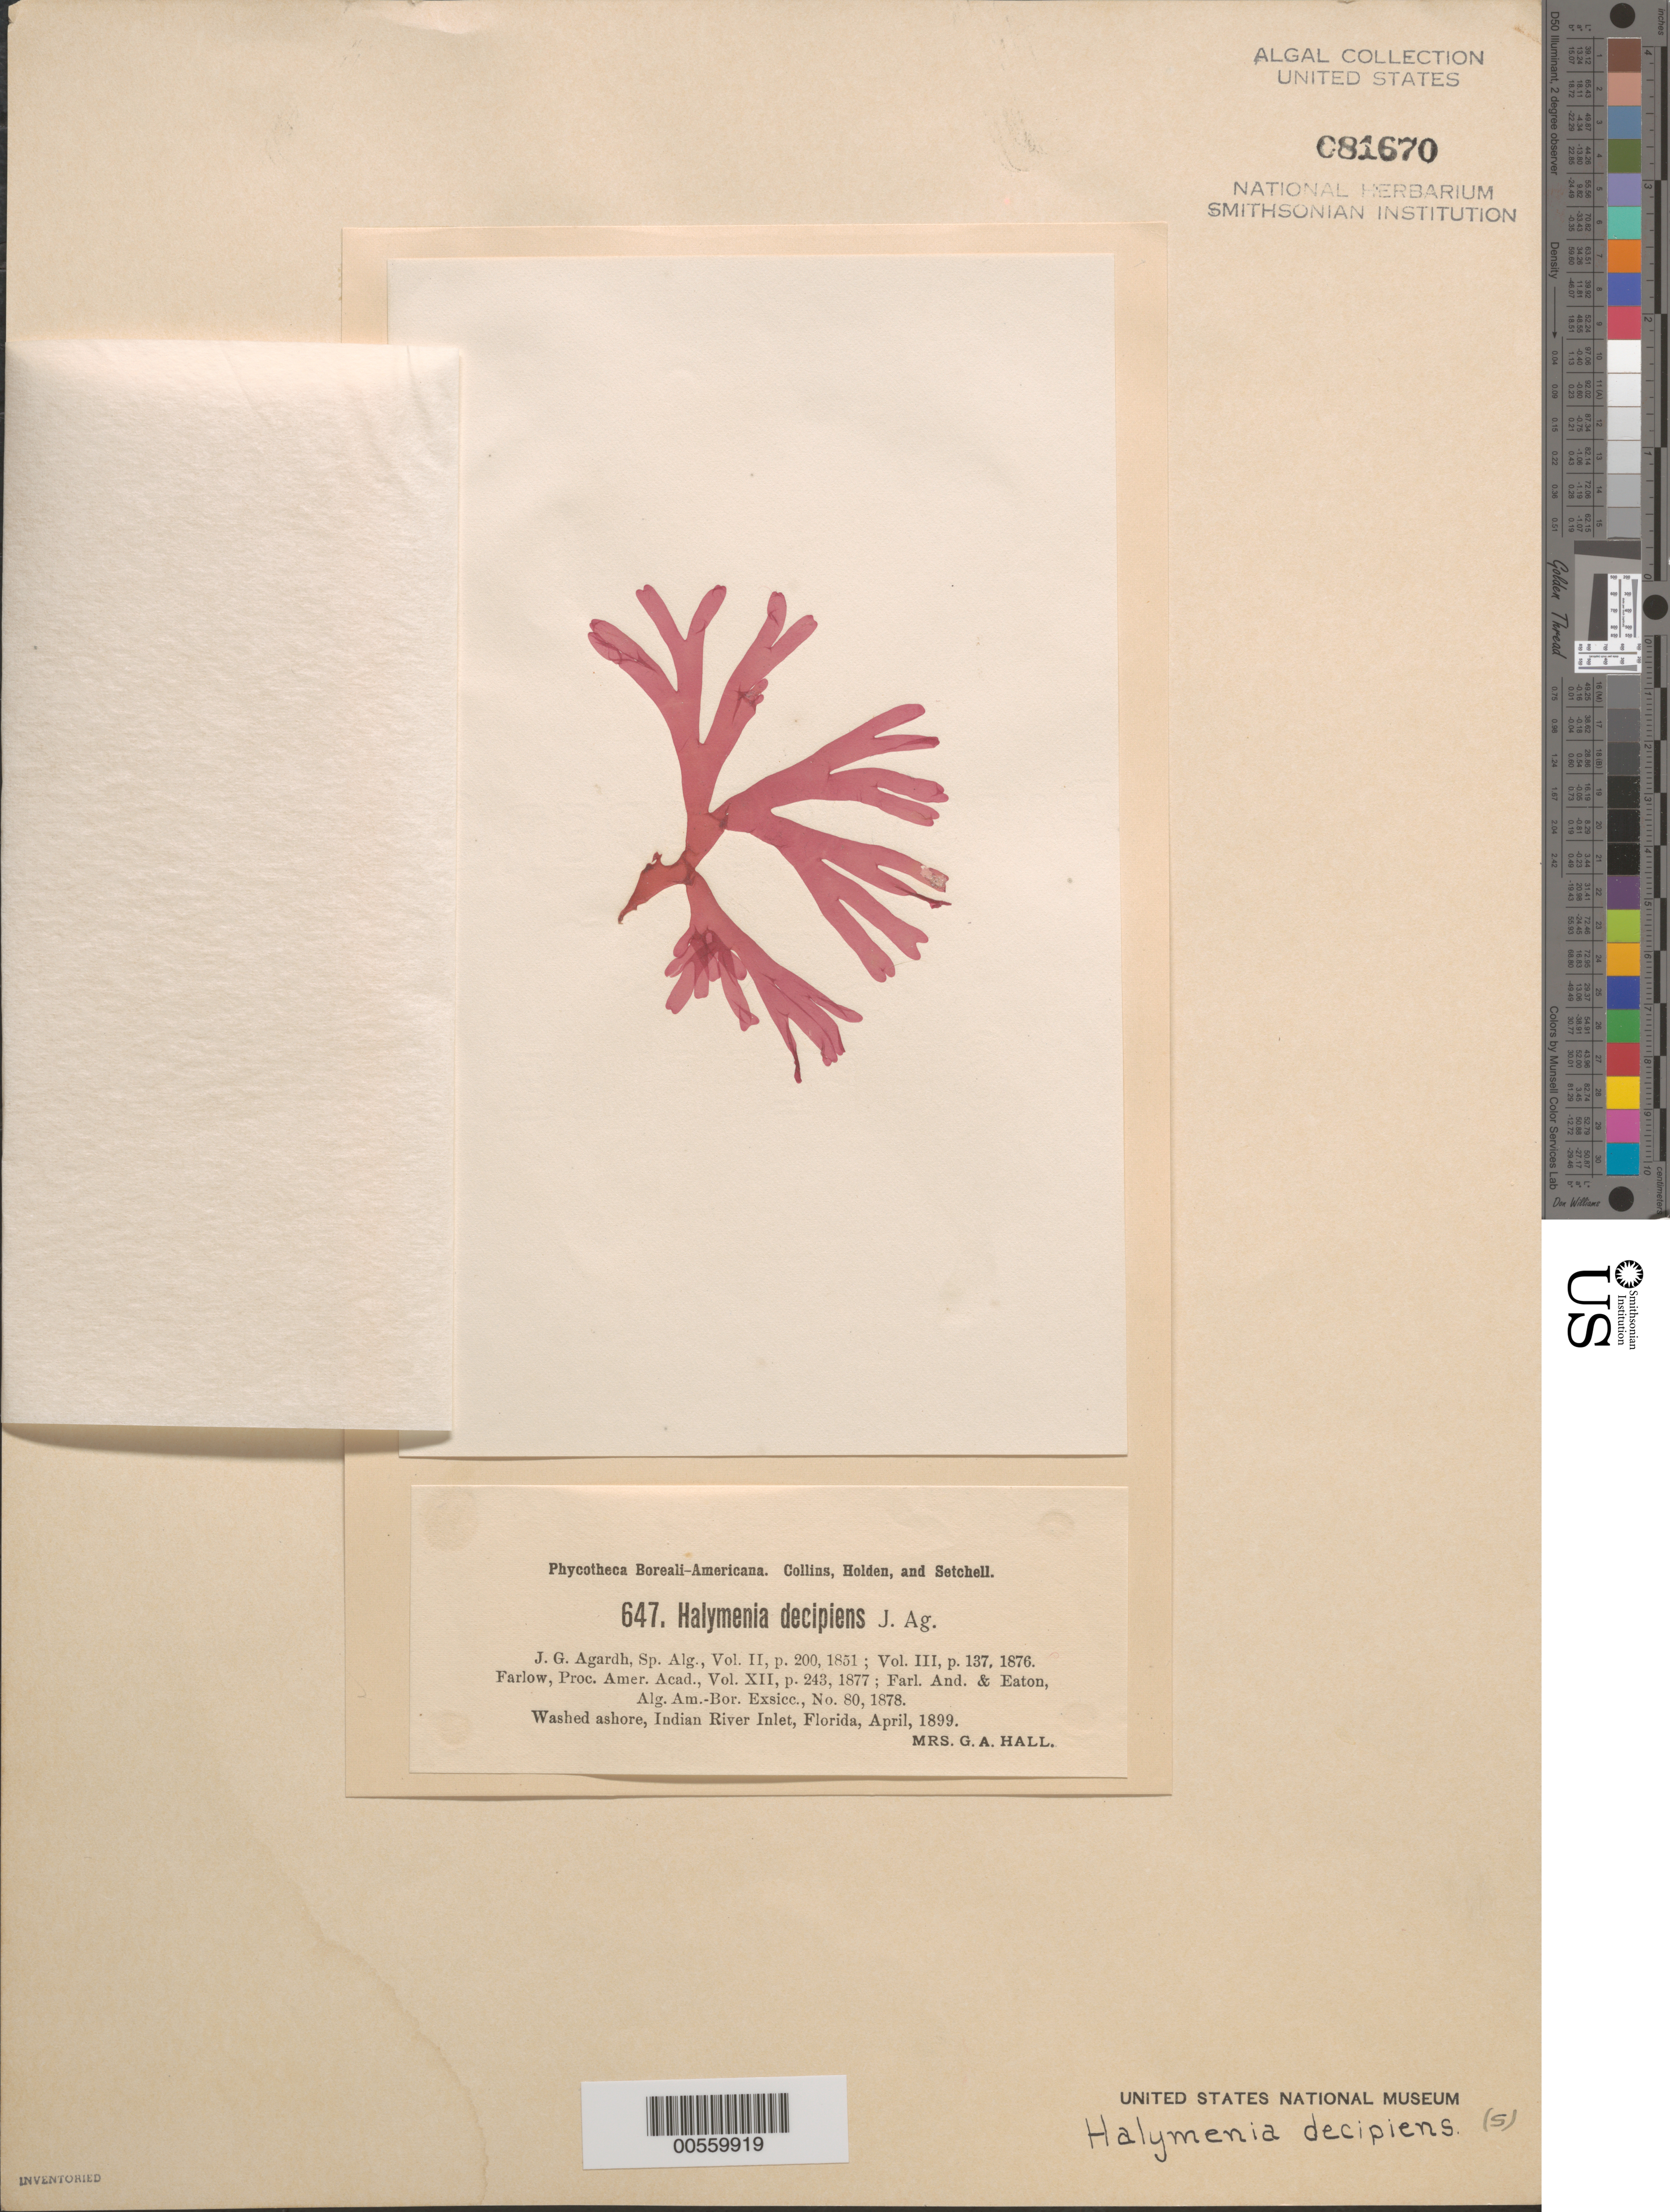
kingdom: Plantae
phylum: Rhodophyta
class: Florideophyceae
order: Halymeniales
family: Halymeniaceae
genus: Halymenia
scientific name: Halymenia elongata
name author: C. Agardh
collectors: Mrs. Hall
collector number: PB-A 647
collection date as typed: Apr 1899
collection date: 1899-04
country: United States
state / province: Florida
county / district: Saint Lucie County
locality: Indian River Inlet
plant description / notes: Collins, Holden & Setchell, Phycotheca Boreali-Americana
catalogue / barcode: US 81670